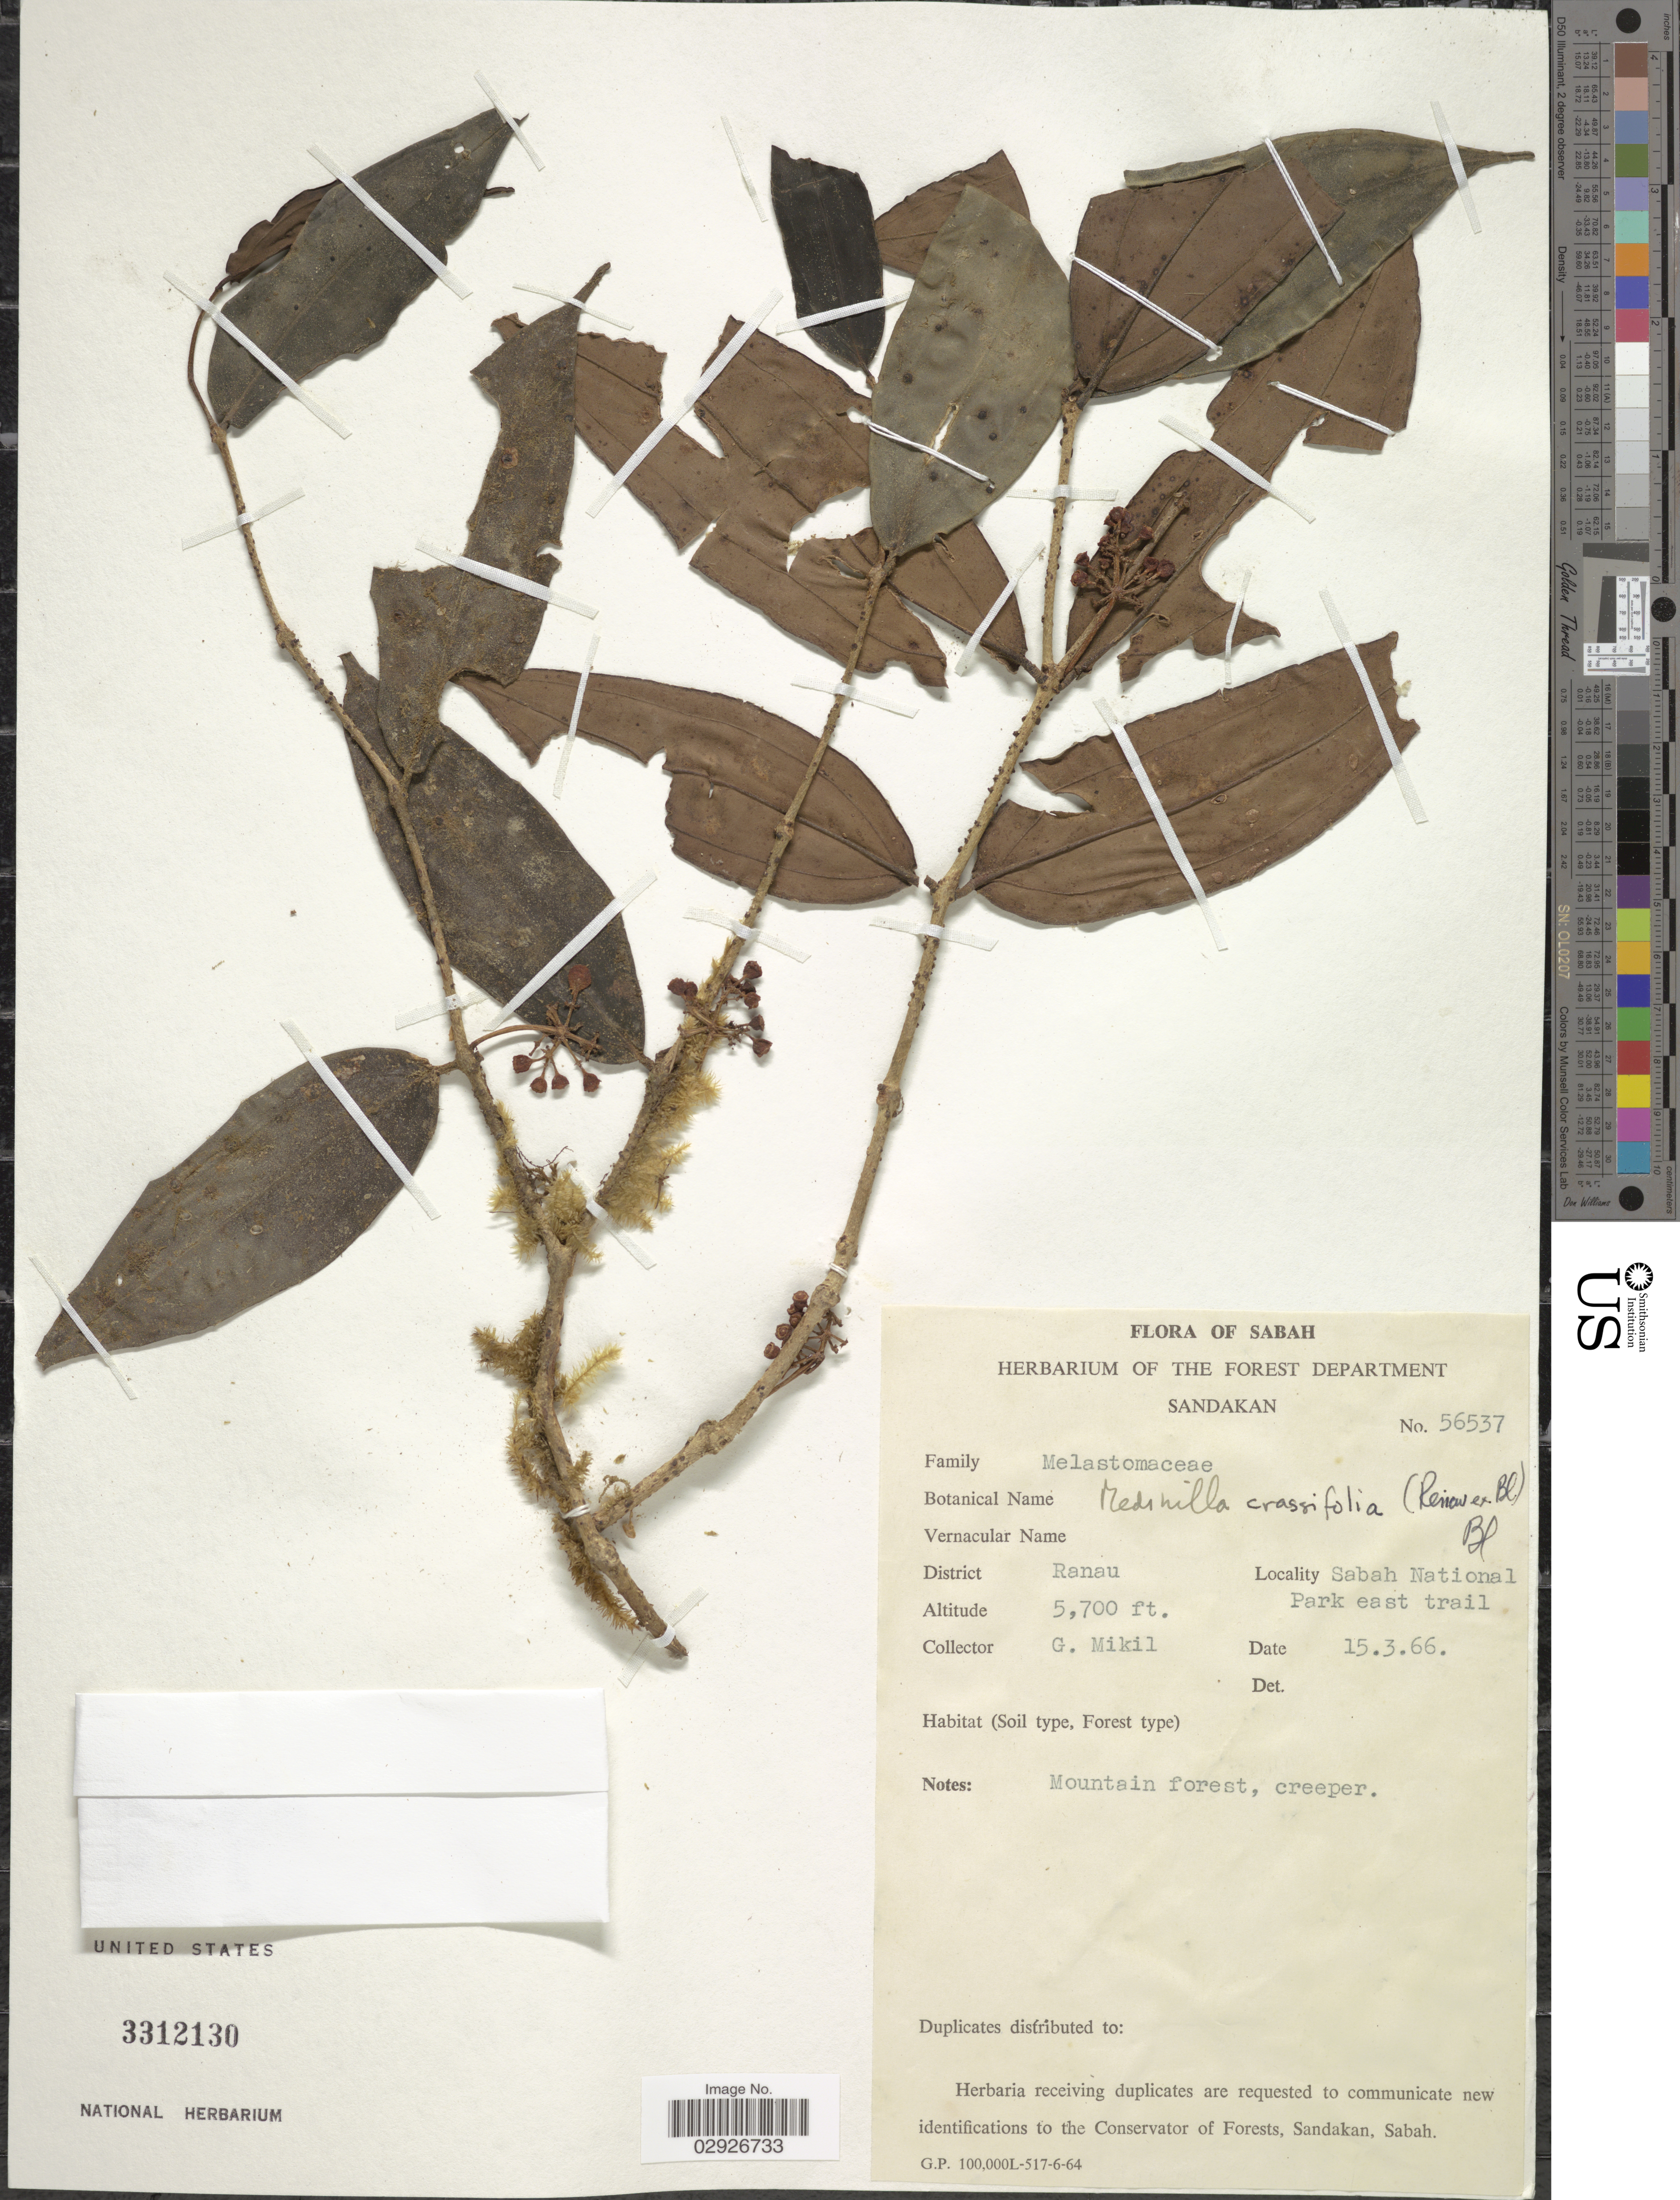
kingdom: Plantae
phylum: Tracheophyta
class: Magnoliopsida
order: Myrtales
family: Melastomataceae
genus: Medinilla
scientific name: Medinilla crassifolia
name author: Blume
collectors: G. Mikil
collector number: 56537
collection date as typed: Transcribed d/m/y: 15/3/66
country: Malaysia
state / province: Sabah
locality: District Ranau. Sabah National Park east trail.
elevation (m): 1737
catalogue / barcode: US 3312130